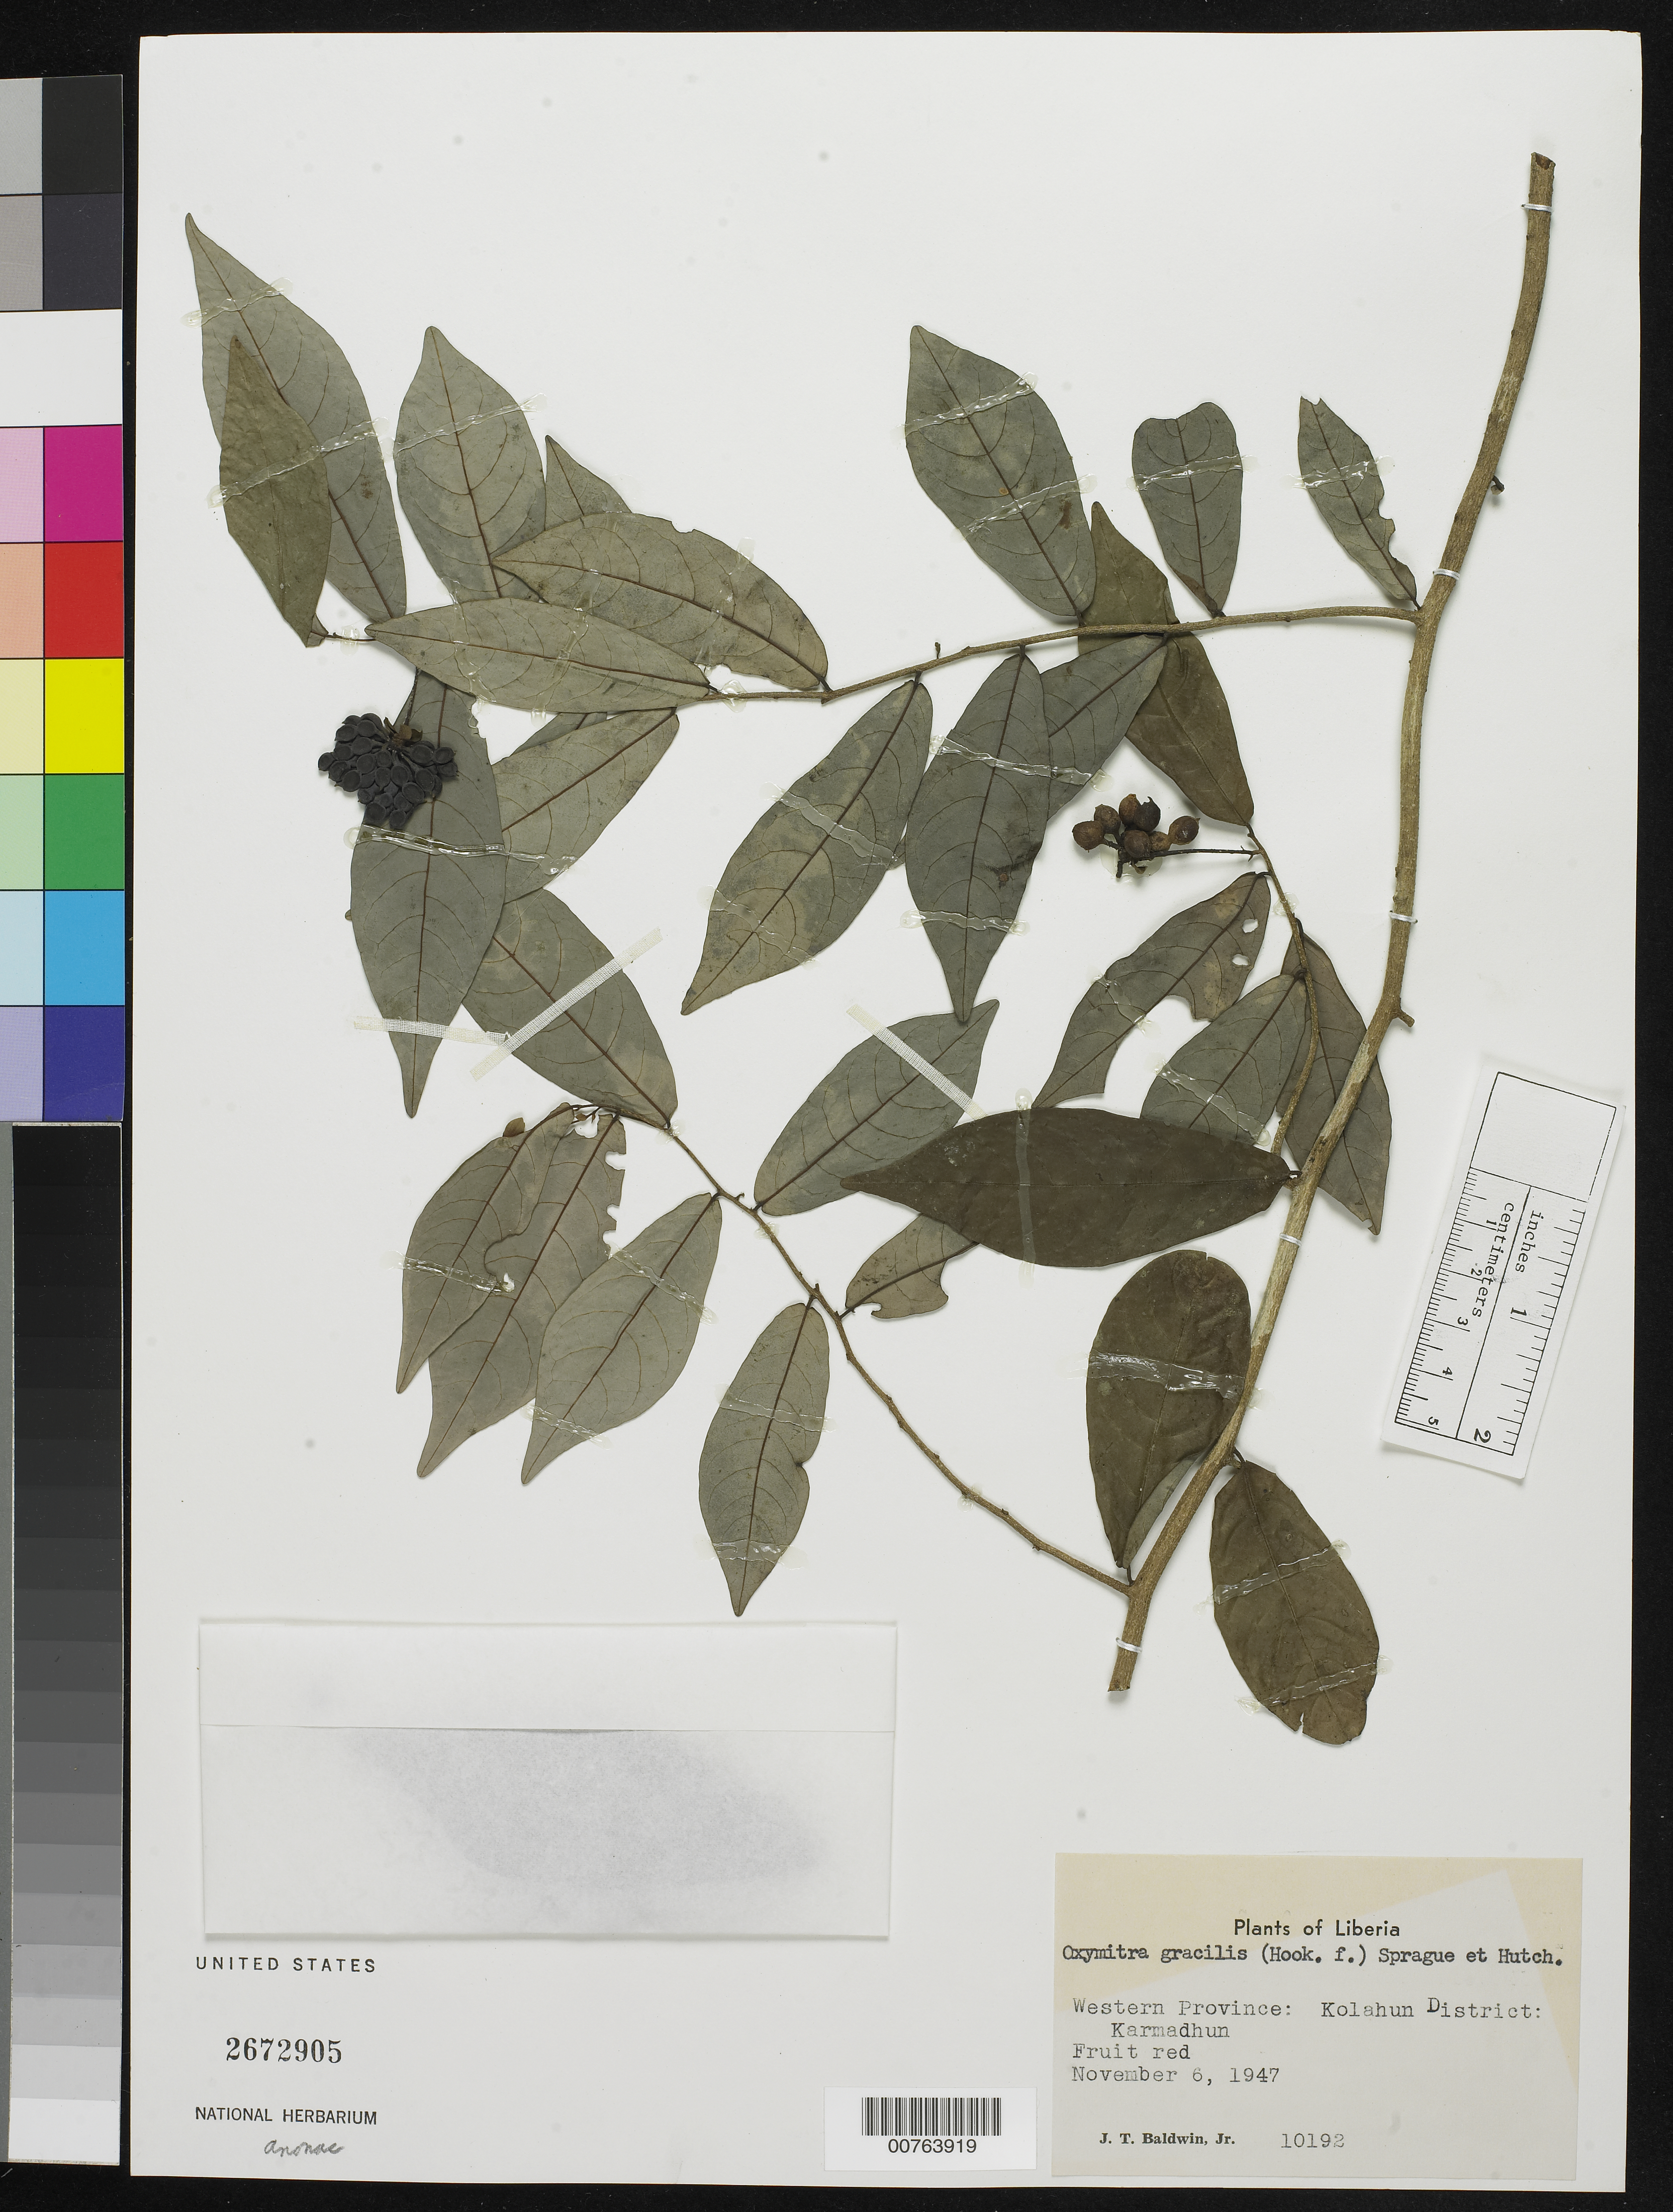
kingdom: Plantae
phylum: Tracheophyta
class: Magnoliopsida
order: Magnoliales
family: Annonaceae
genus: Friesodielsia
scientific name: Friesodielsia gracilis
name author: (Hook. f.) Steenis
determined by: Strong, Mark T., (BOT), Smithsonian Institution - National Museum of Natural History (UNITED STATES)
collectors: J. T. Baldwin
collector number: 10192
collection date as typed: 6 Nov 1947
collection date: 1947-11-06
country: Liberia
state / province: Lofa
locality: Western Province: Kolahun District, Karmadhun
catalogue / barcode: US 2672905